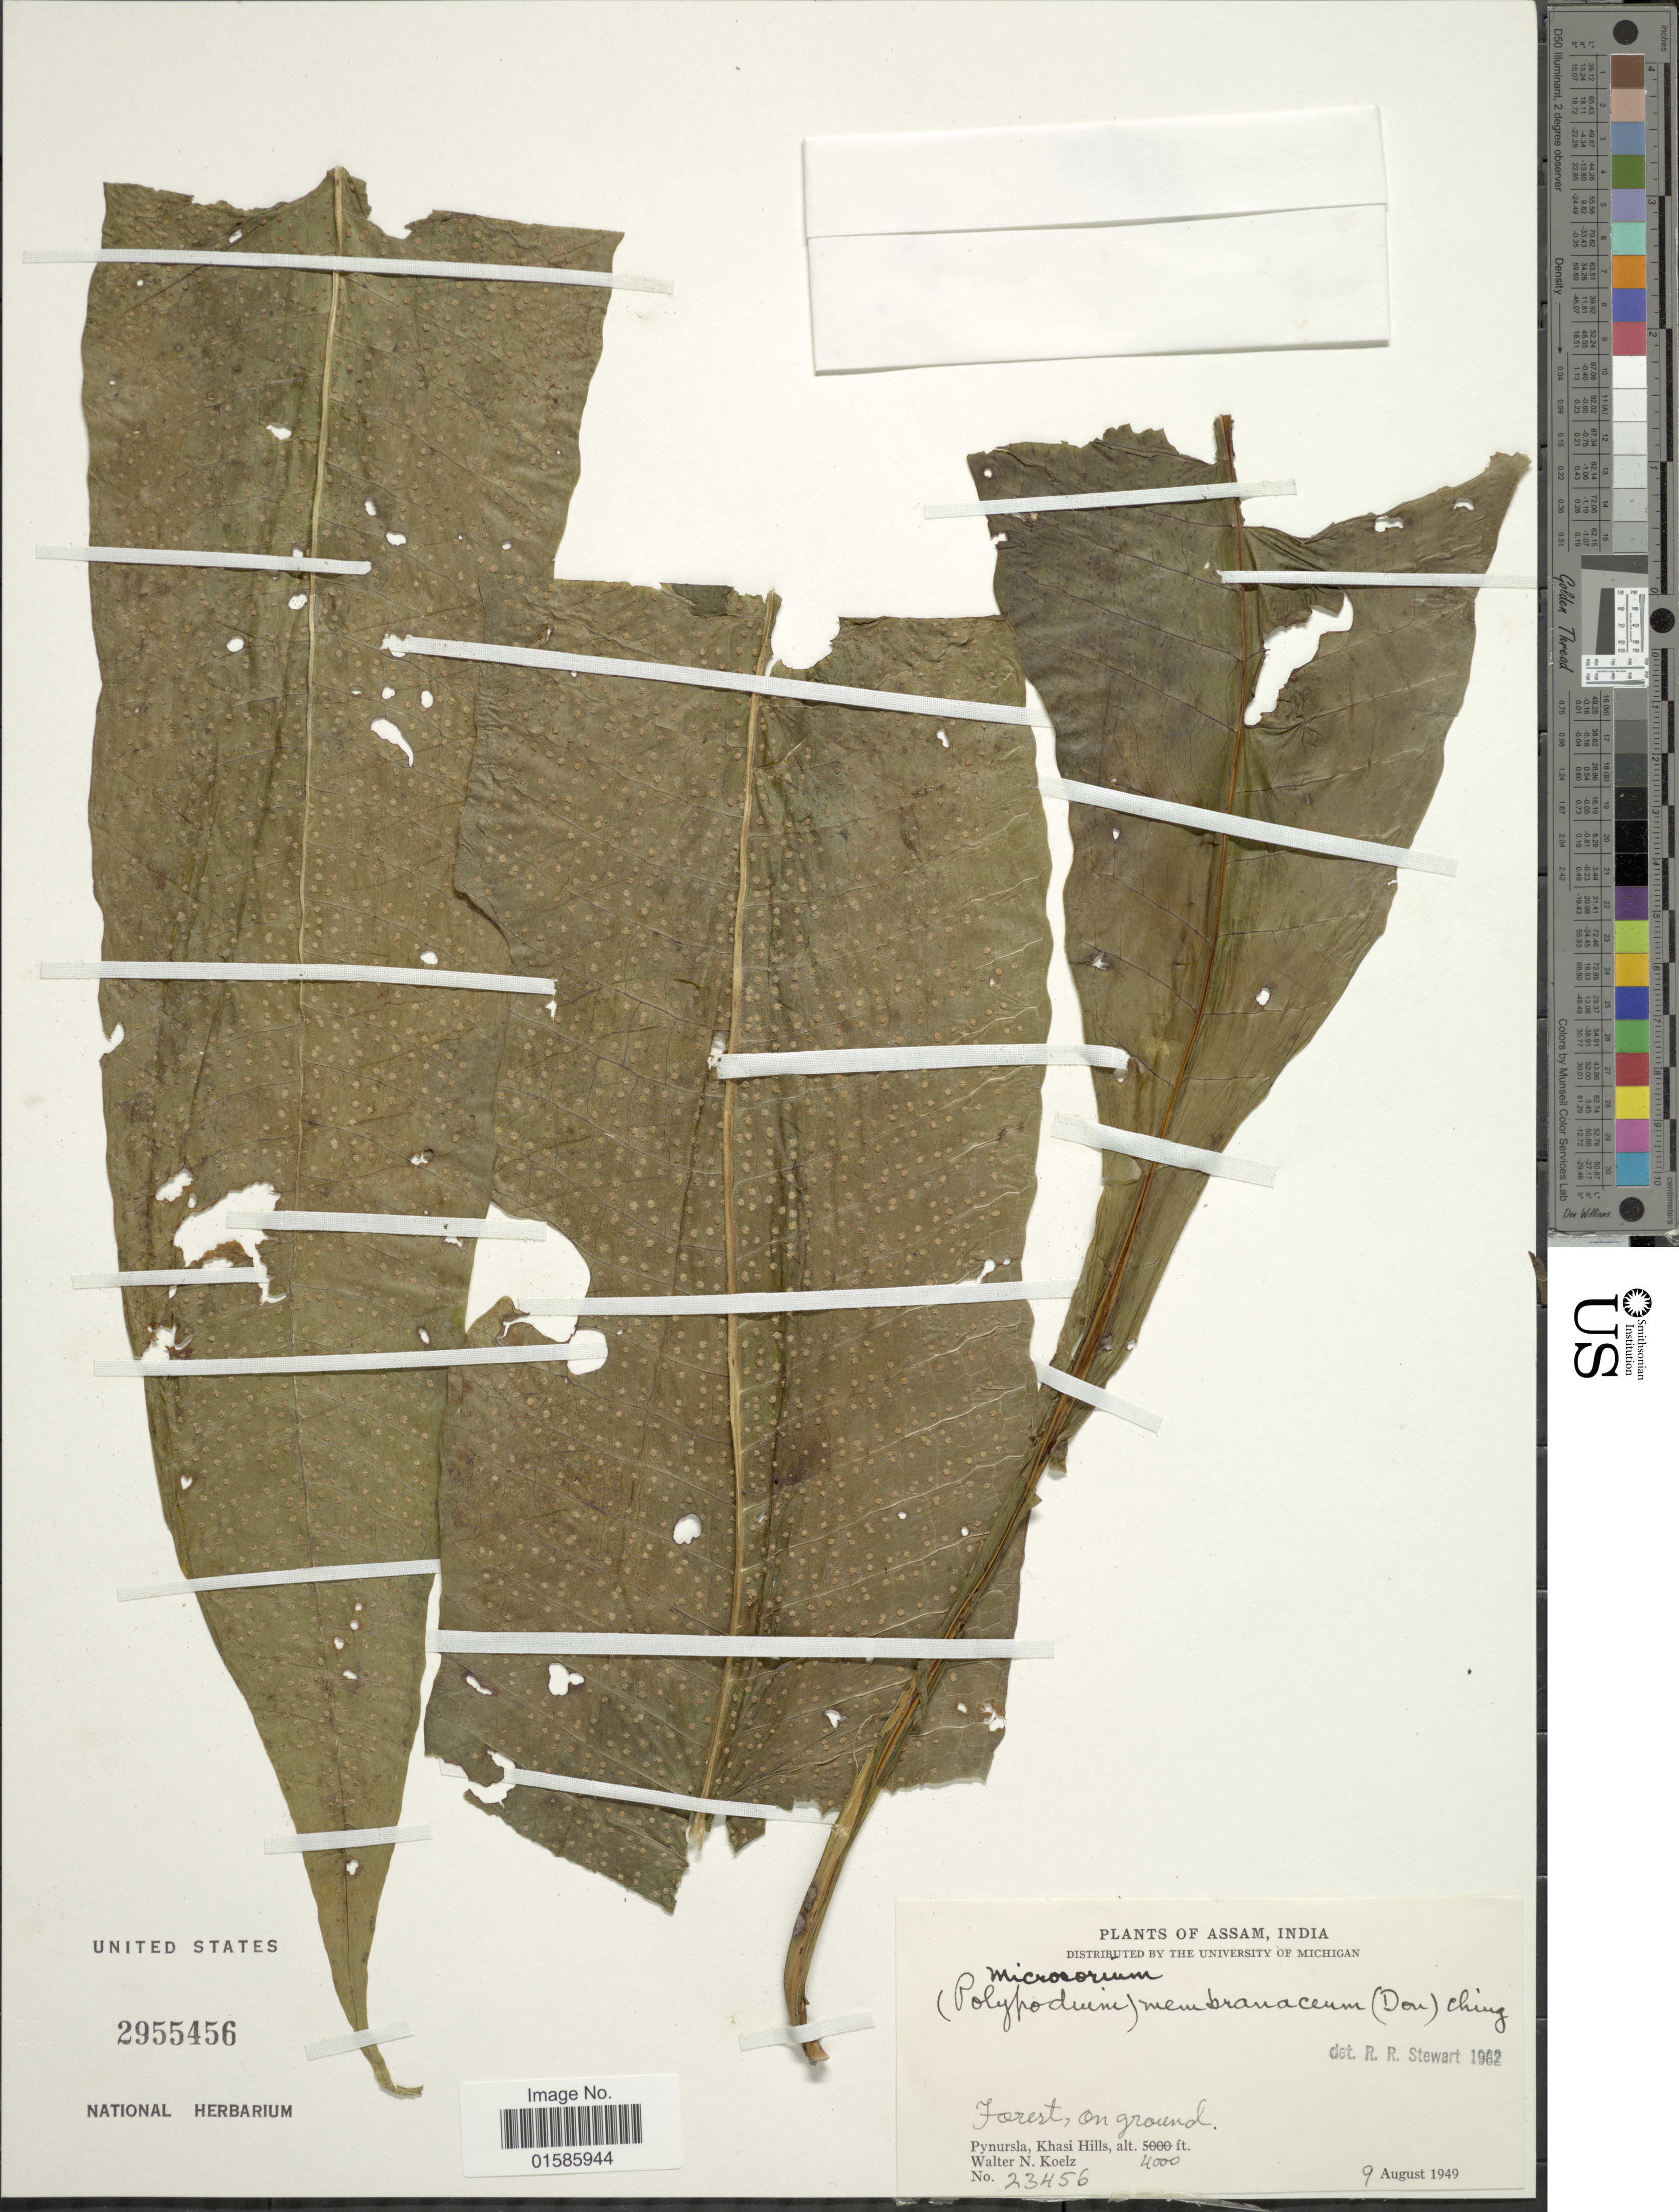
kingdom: Plantae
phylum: Tracheophyta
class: Polypodiopsida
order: Polypodiales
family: Polypodiaceae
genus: Microsorum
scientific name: Microsorum membranaceum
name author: (D. Don) Ching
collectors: W. N. Koelz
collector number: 23456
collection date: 1949-08-09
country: India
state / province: Meghalaya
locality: Pynursla, Khasi Hills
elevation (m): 1219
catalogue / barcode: US 2955456